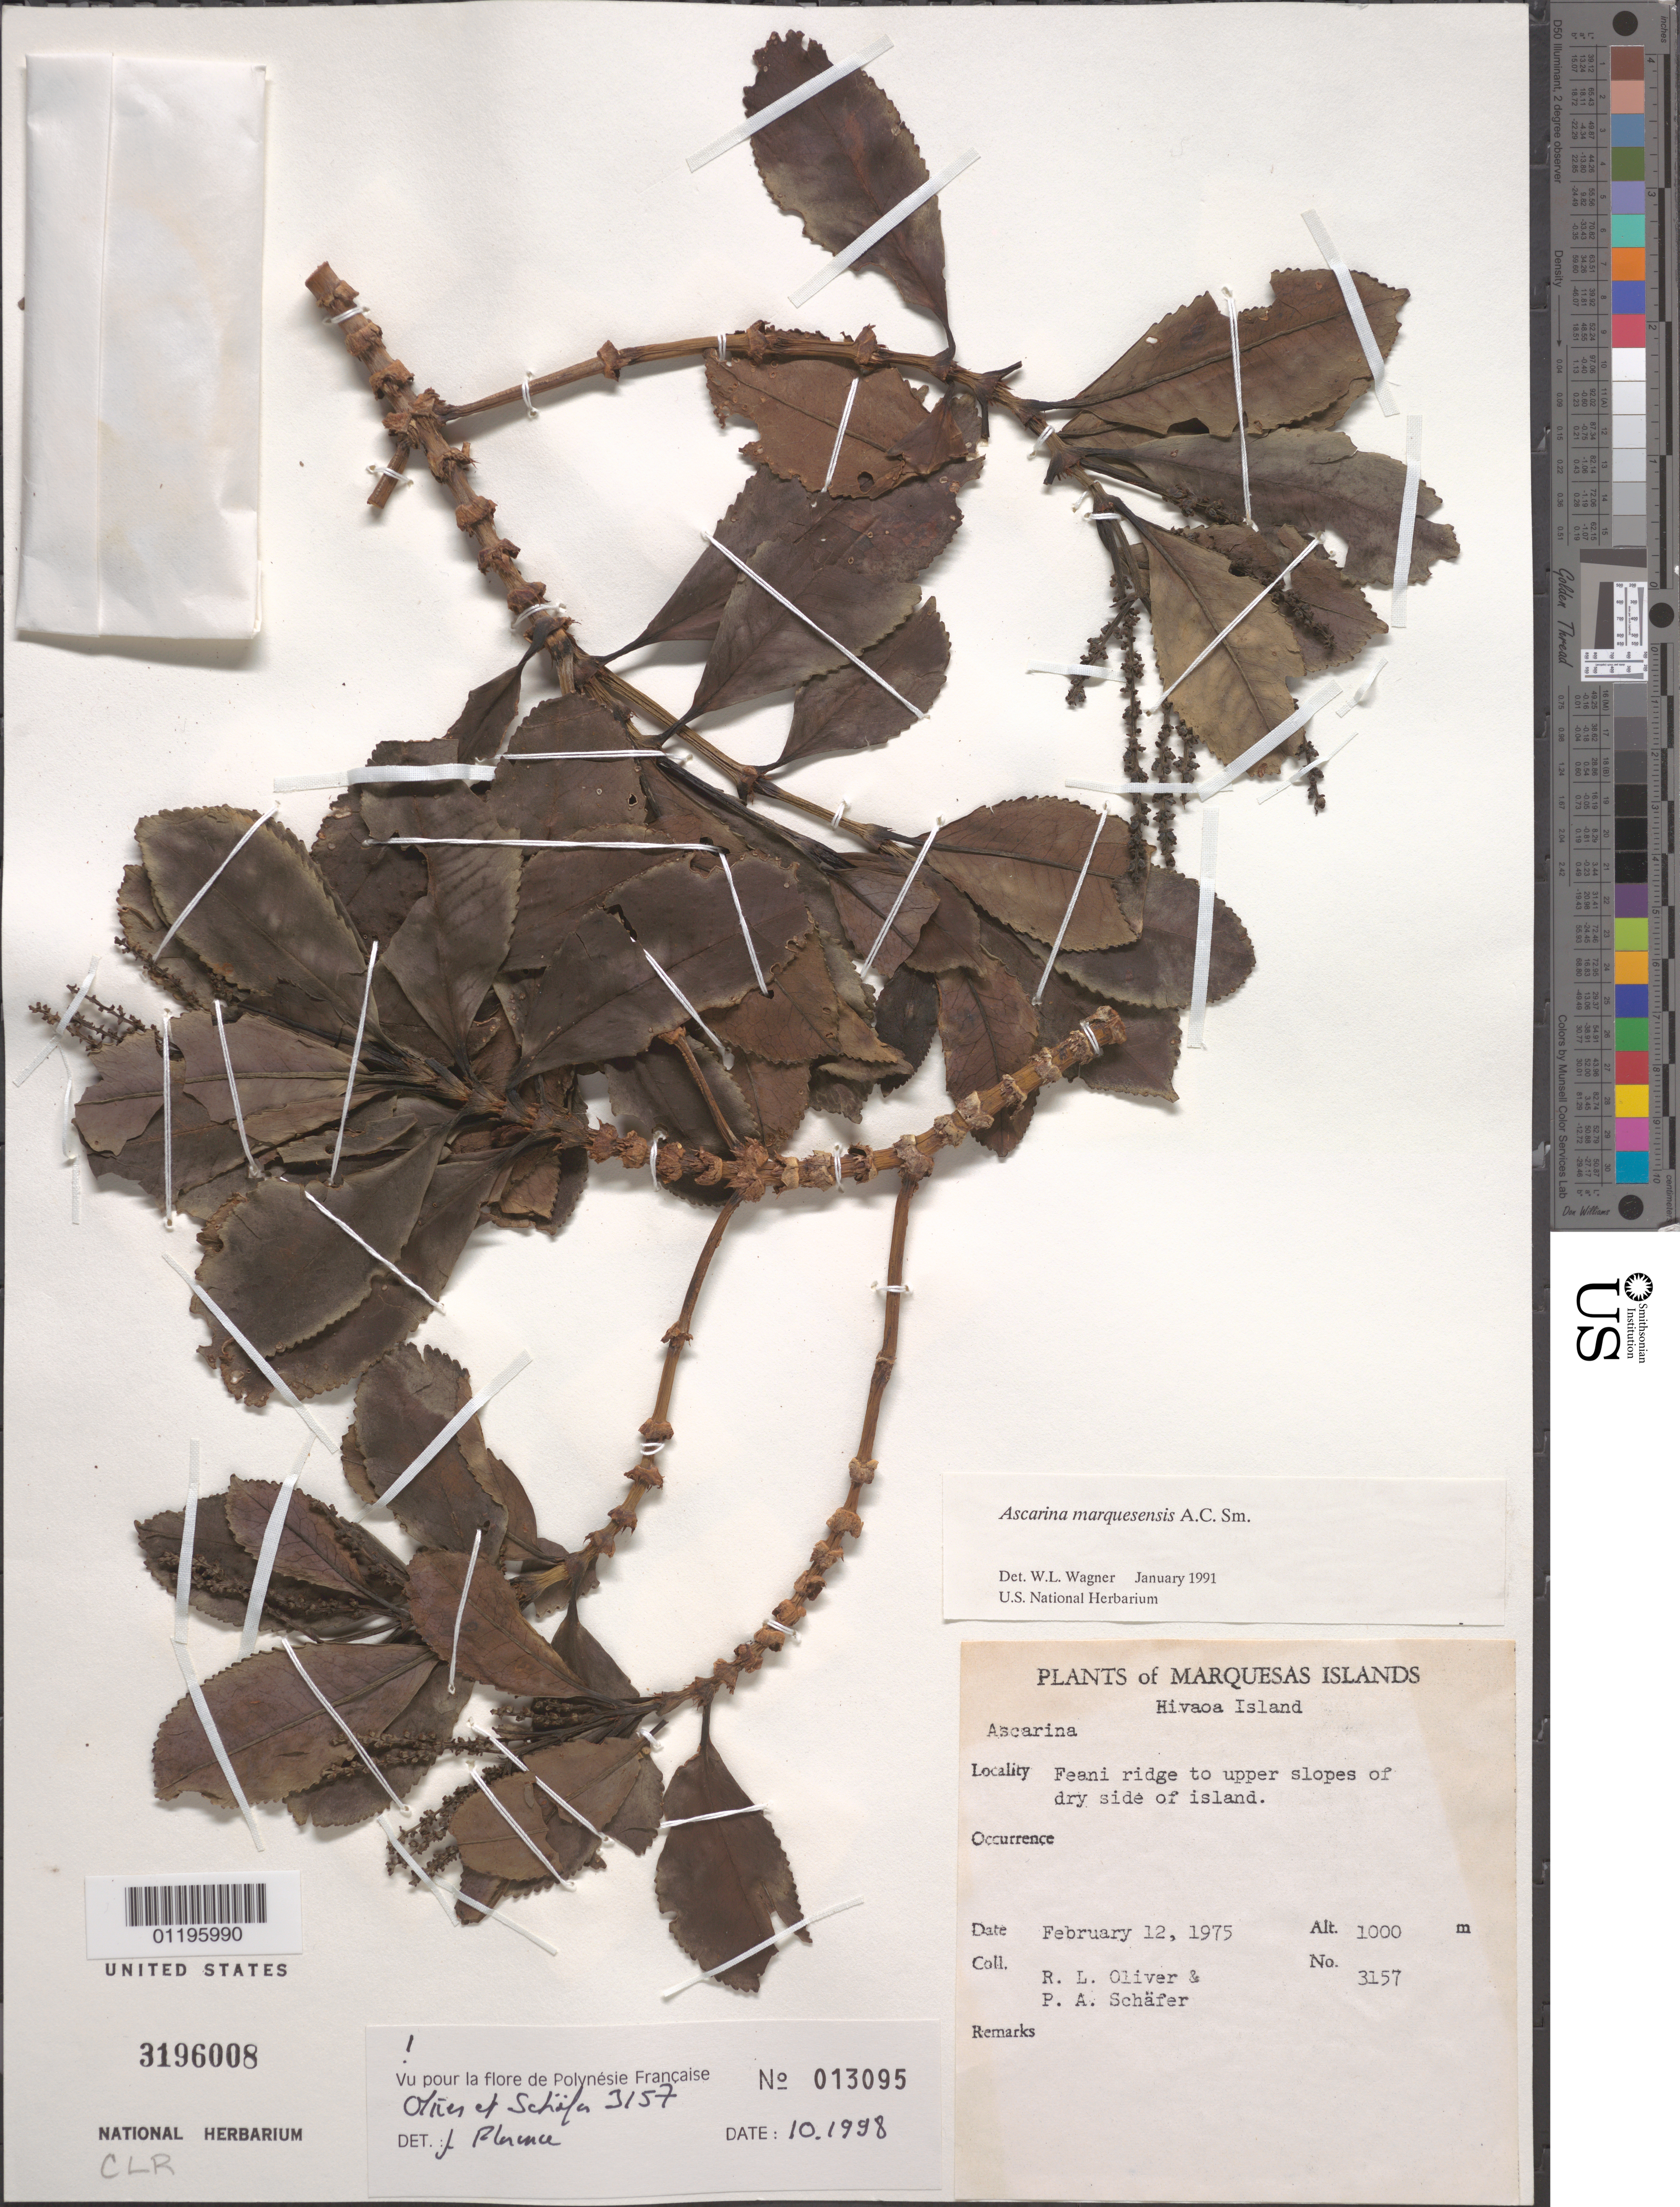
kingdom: Plantae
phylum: Tracheophyta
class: Magnoliopsida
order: Chloranthales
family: Chloranthaceae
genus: Ascarina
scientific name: Ascarina marquesensis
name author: A.C. Sm.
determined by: Wagner, W. L., (BOT), Smithsonian Institution - National Museum of Natural History (UNITED STATES)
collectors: R. L. Oliver & P. A. Schäfer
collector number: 3157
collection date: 1975-02-12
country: French Polynesia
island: Hiva Oa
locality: Feani ridge to upper slopes of dry side of island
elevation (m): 1000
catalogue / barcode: US 3196008